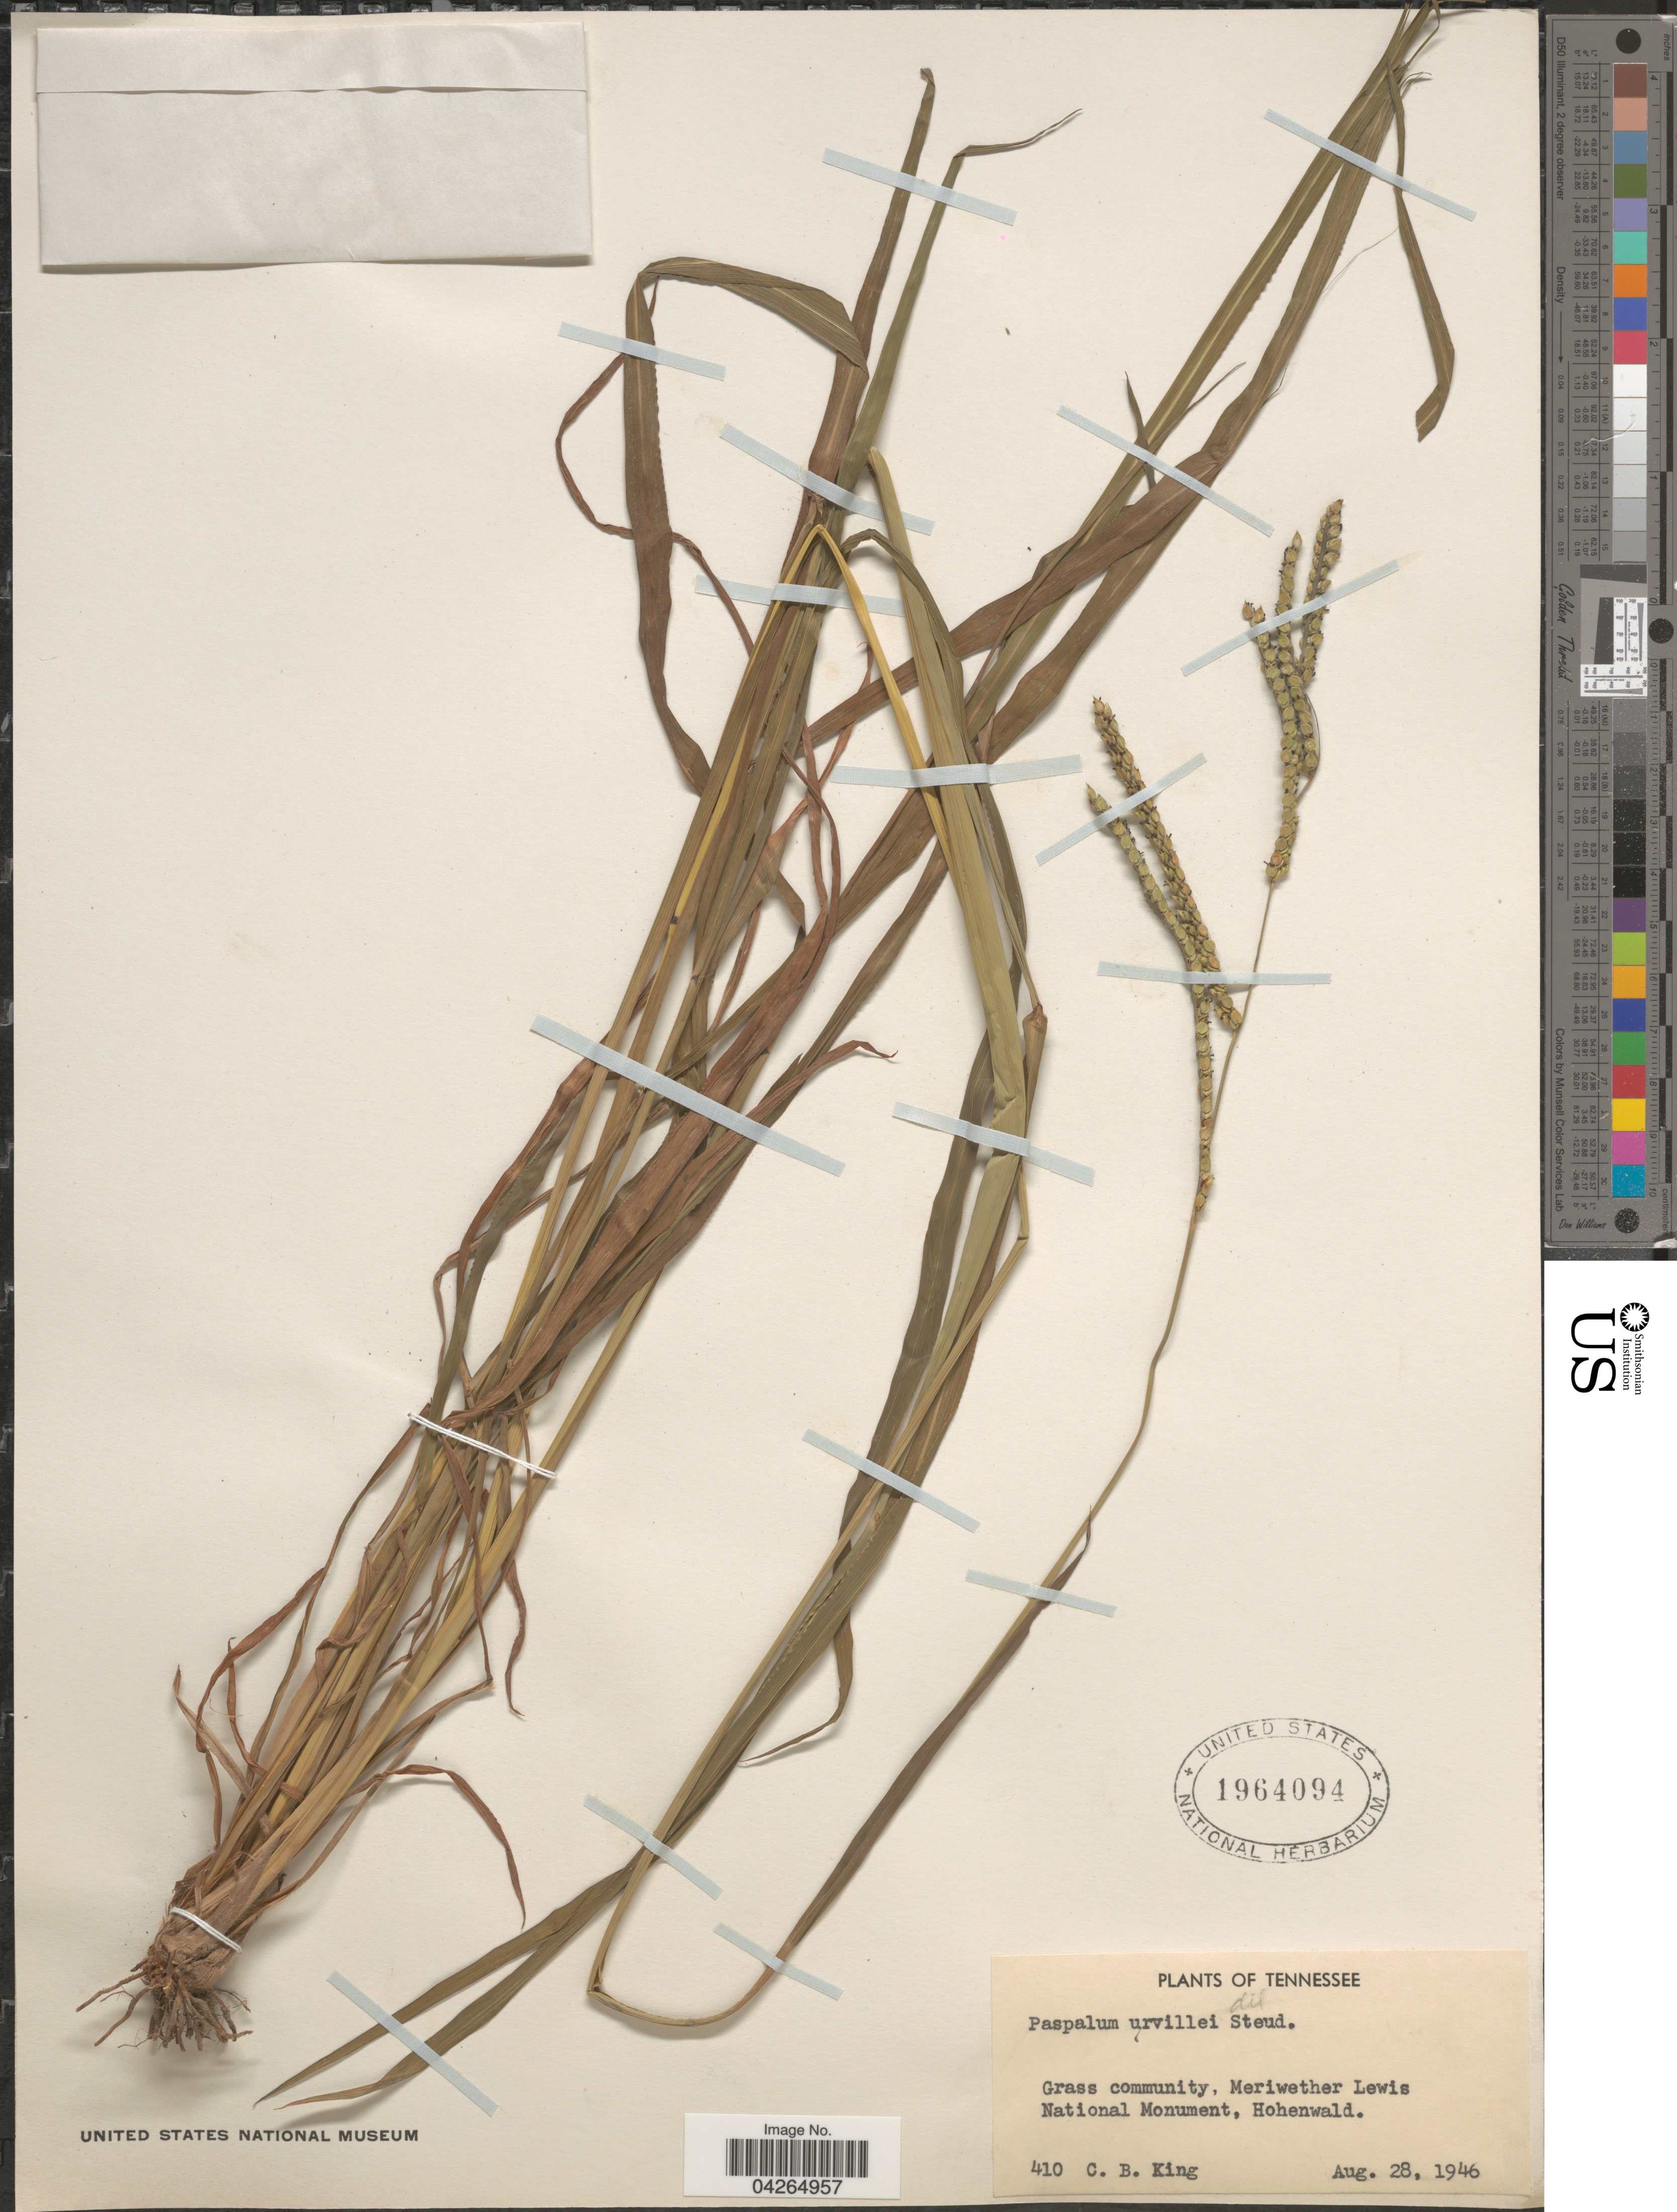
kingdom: Plantae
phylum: Tracheophyta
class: Liliopsida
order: Poales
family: Poaceae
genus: Paspalum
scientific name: Paspalum urvillei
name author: Steud.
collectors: C. King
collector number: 410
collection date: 1946-08-28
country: United States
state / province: Tennessee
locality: Grass community, Meriwether Lewis National monument, Hohenwald.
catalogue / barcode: US 1964094